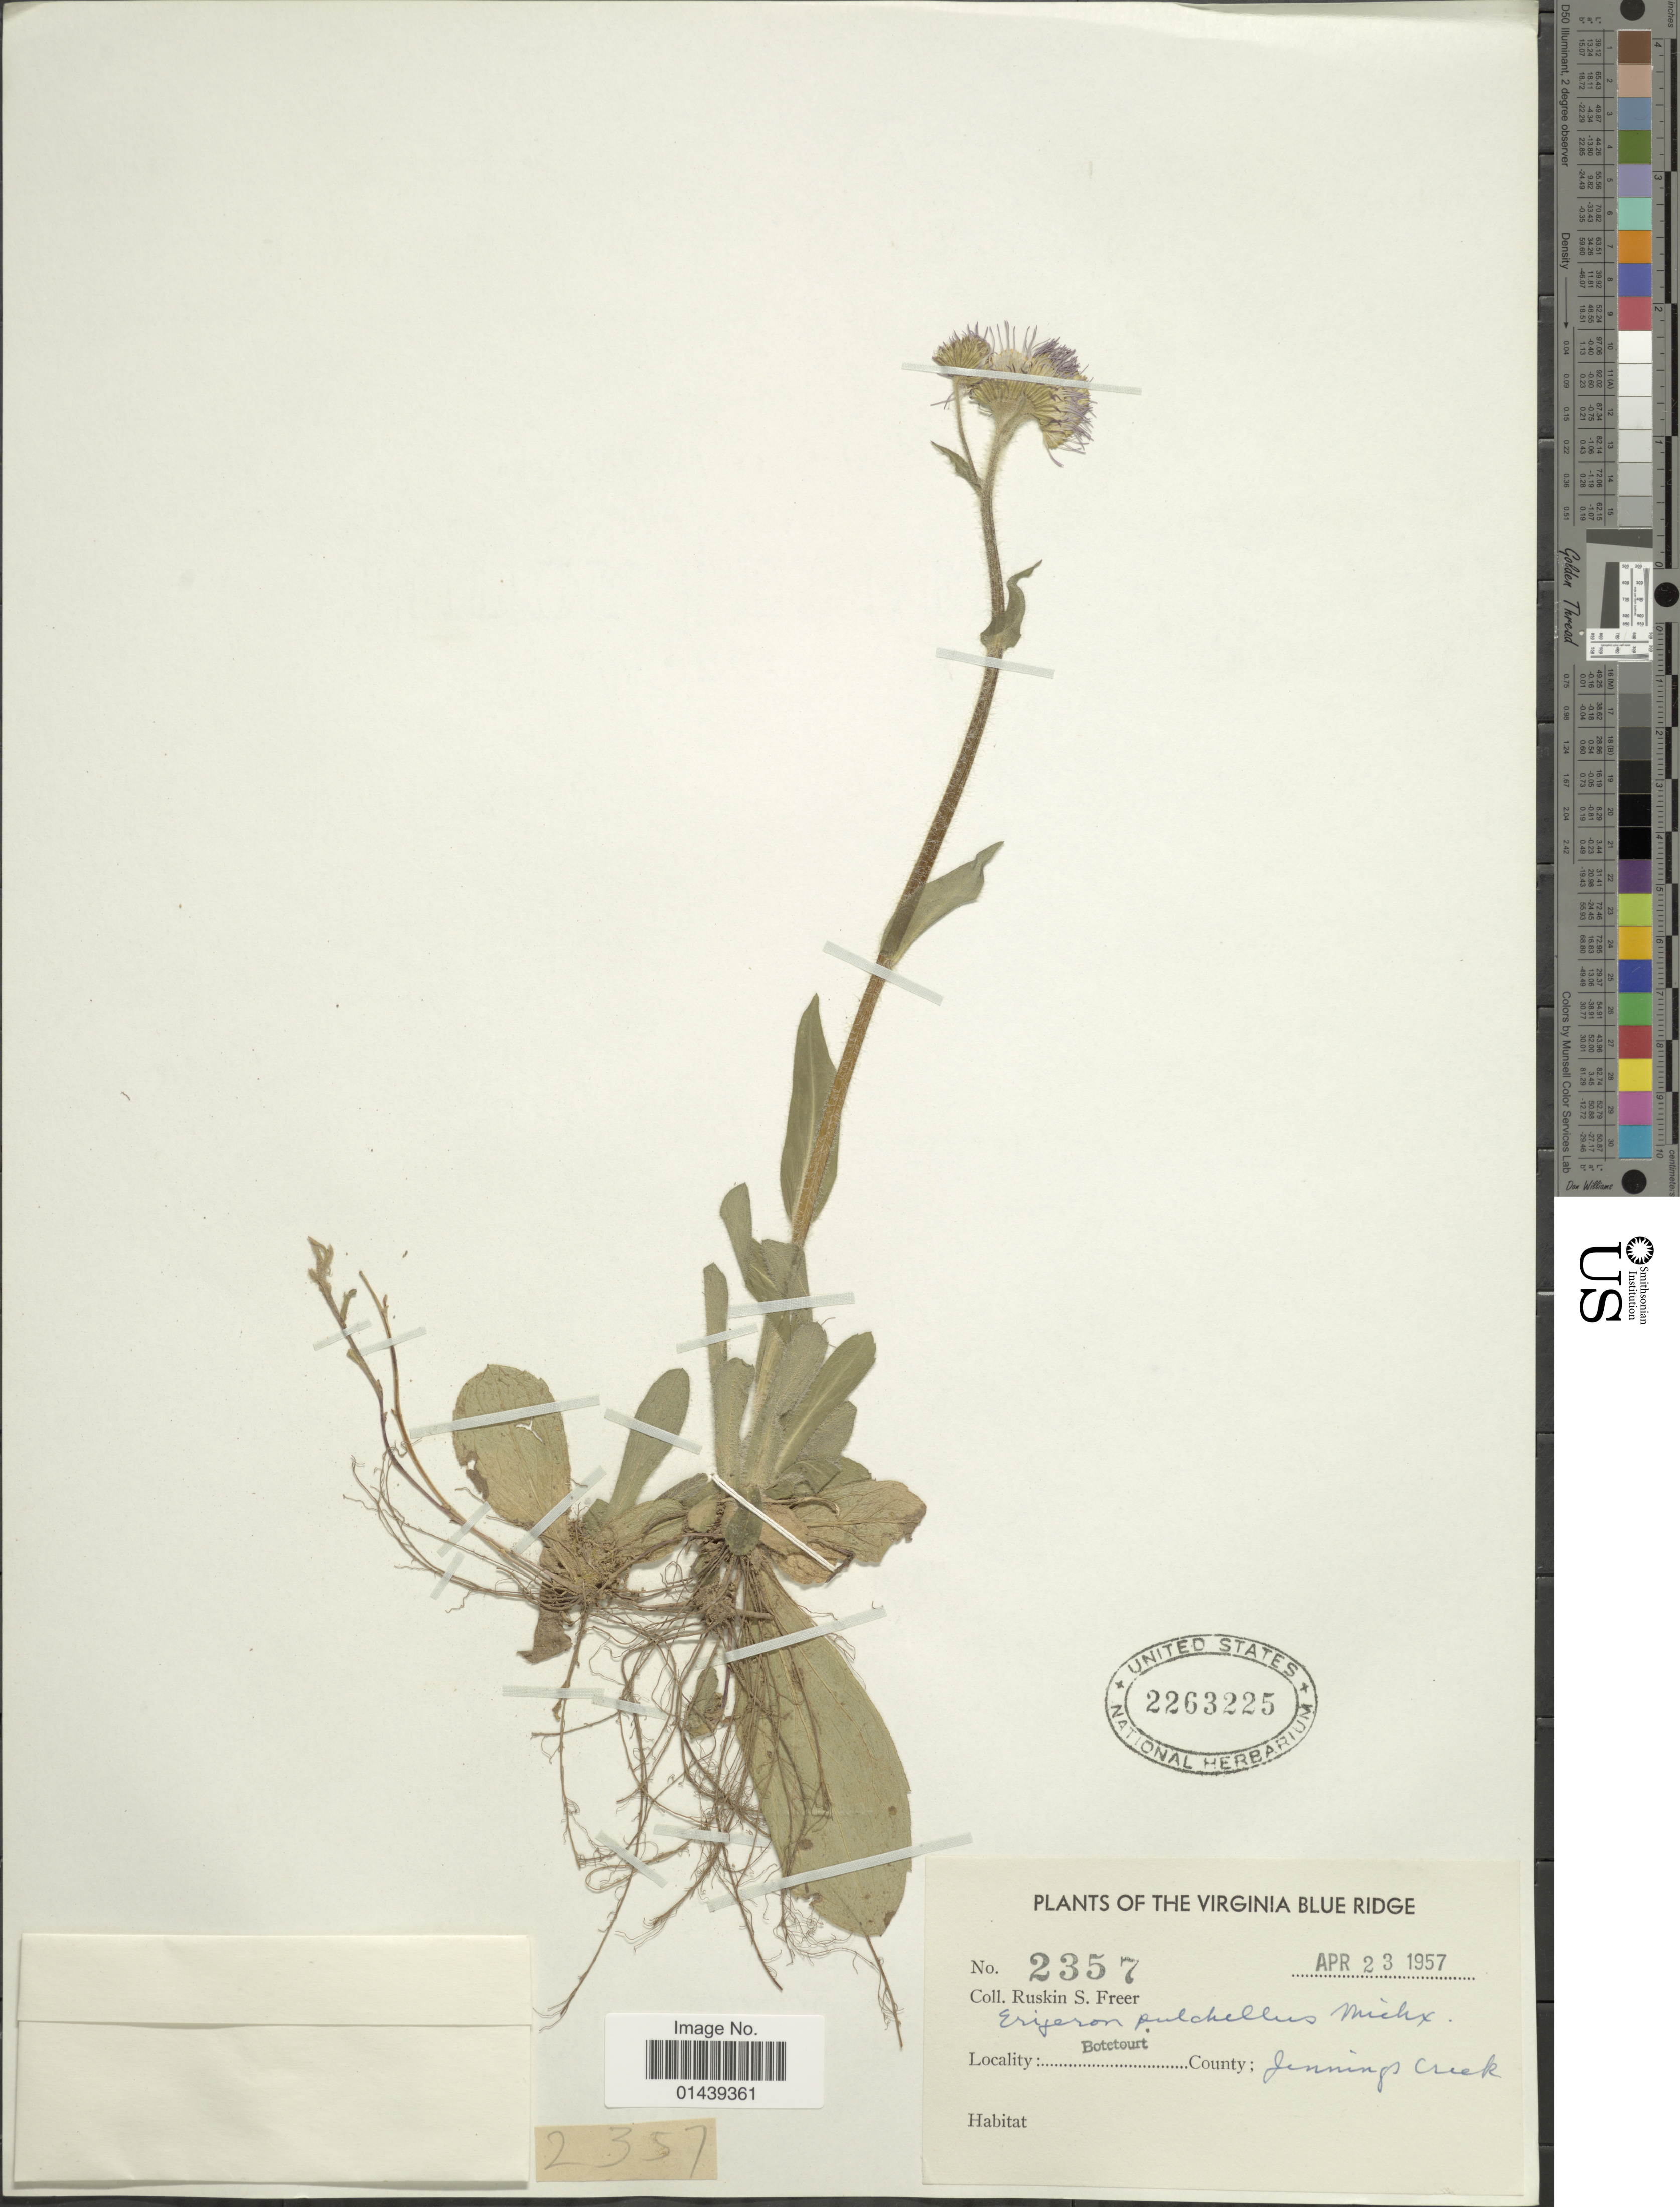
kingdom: Plantae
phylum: Tracheophyta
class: Magnoliopsida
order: Asterales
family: Asteraceae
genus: Erigeron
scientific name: Erigeron pulchellus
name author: Michx.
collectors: R. Freer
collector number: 2357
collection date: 1957-04-23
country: United States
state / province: Virginia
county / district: Botetourt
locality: Virginia Blue Ridge. Botetourt County: Jennings Creek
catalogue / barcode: US 2263225